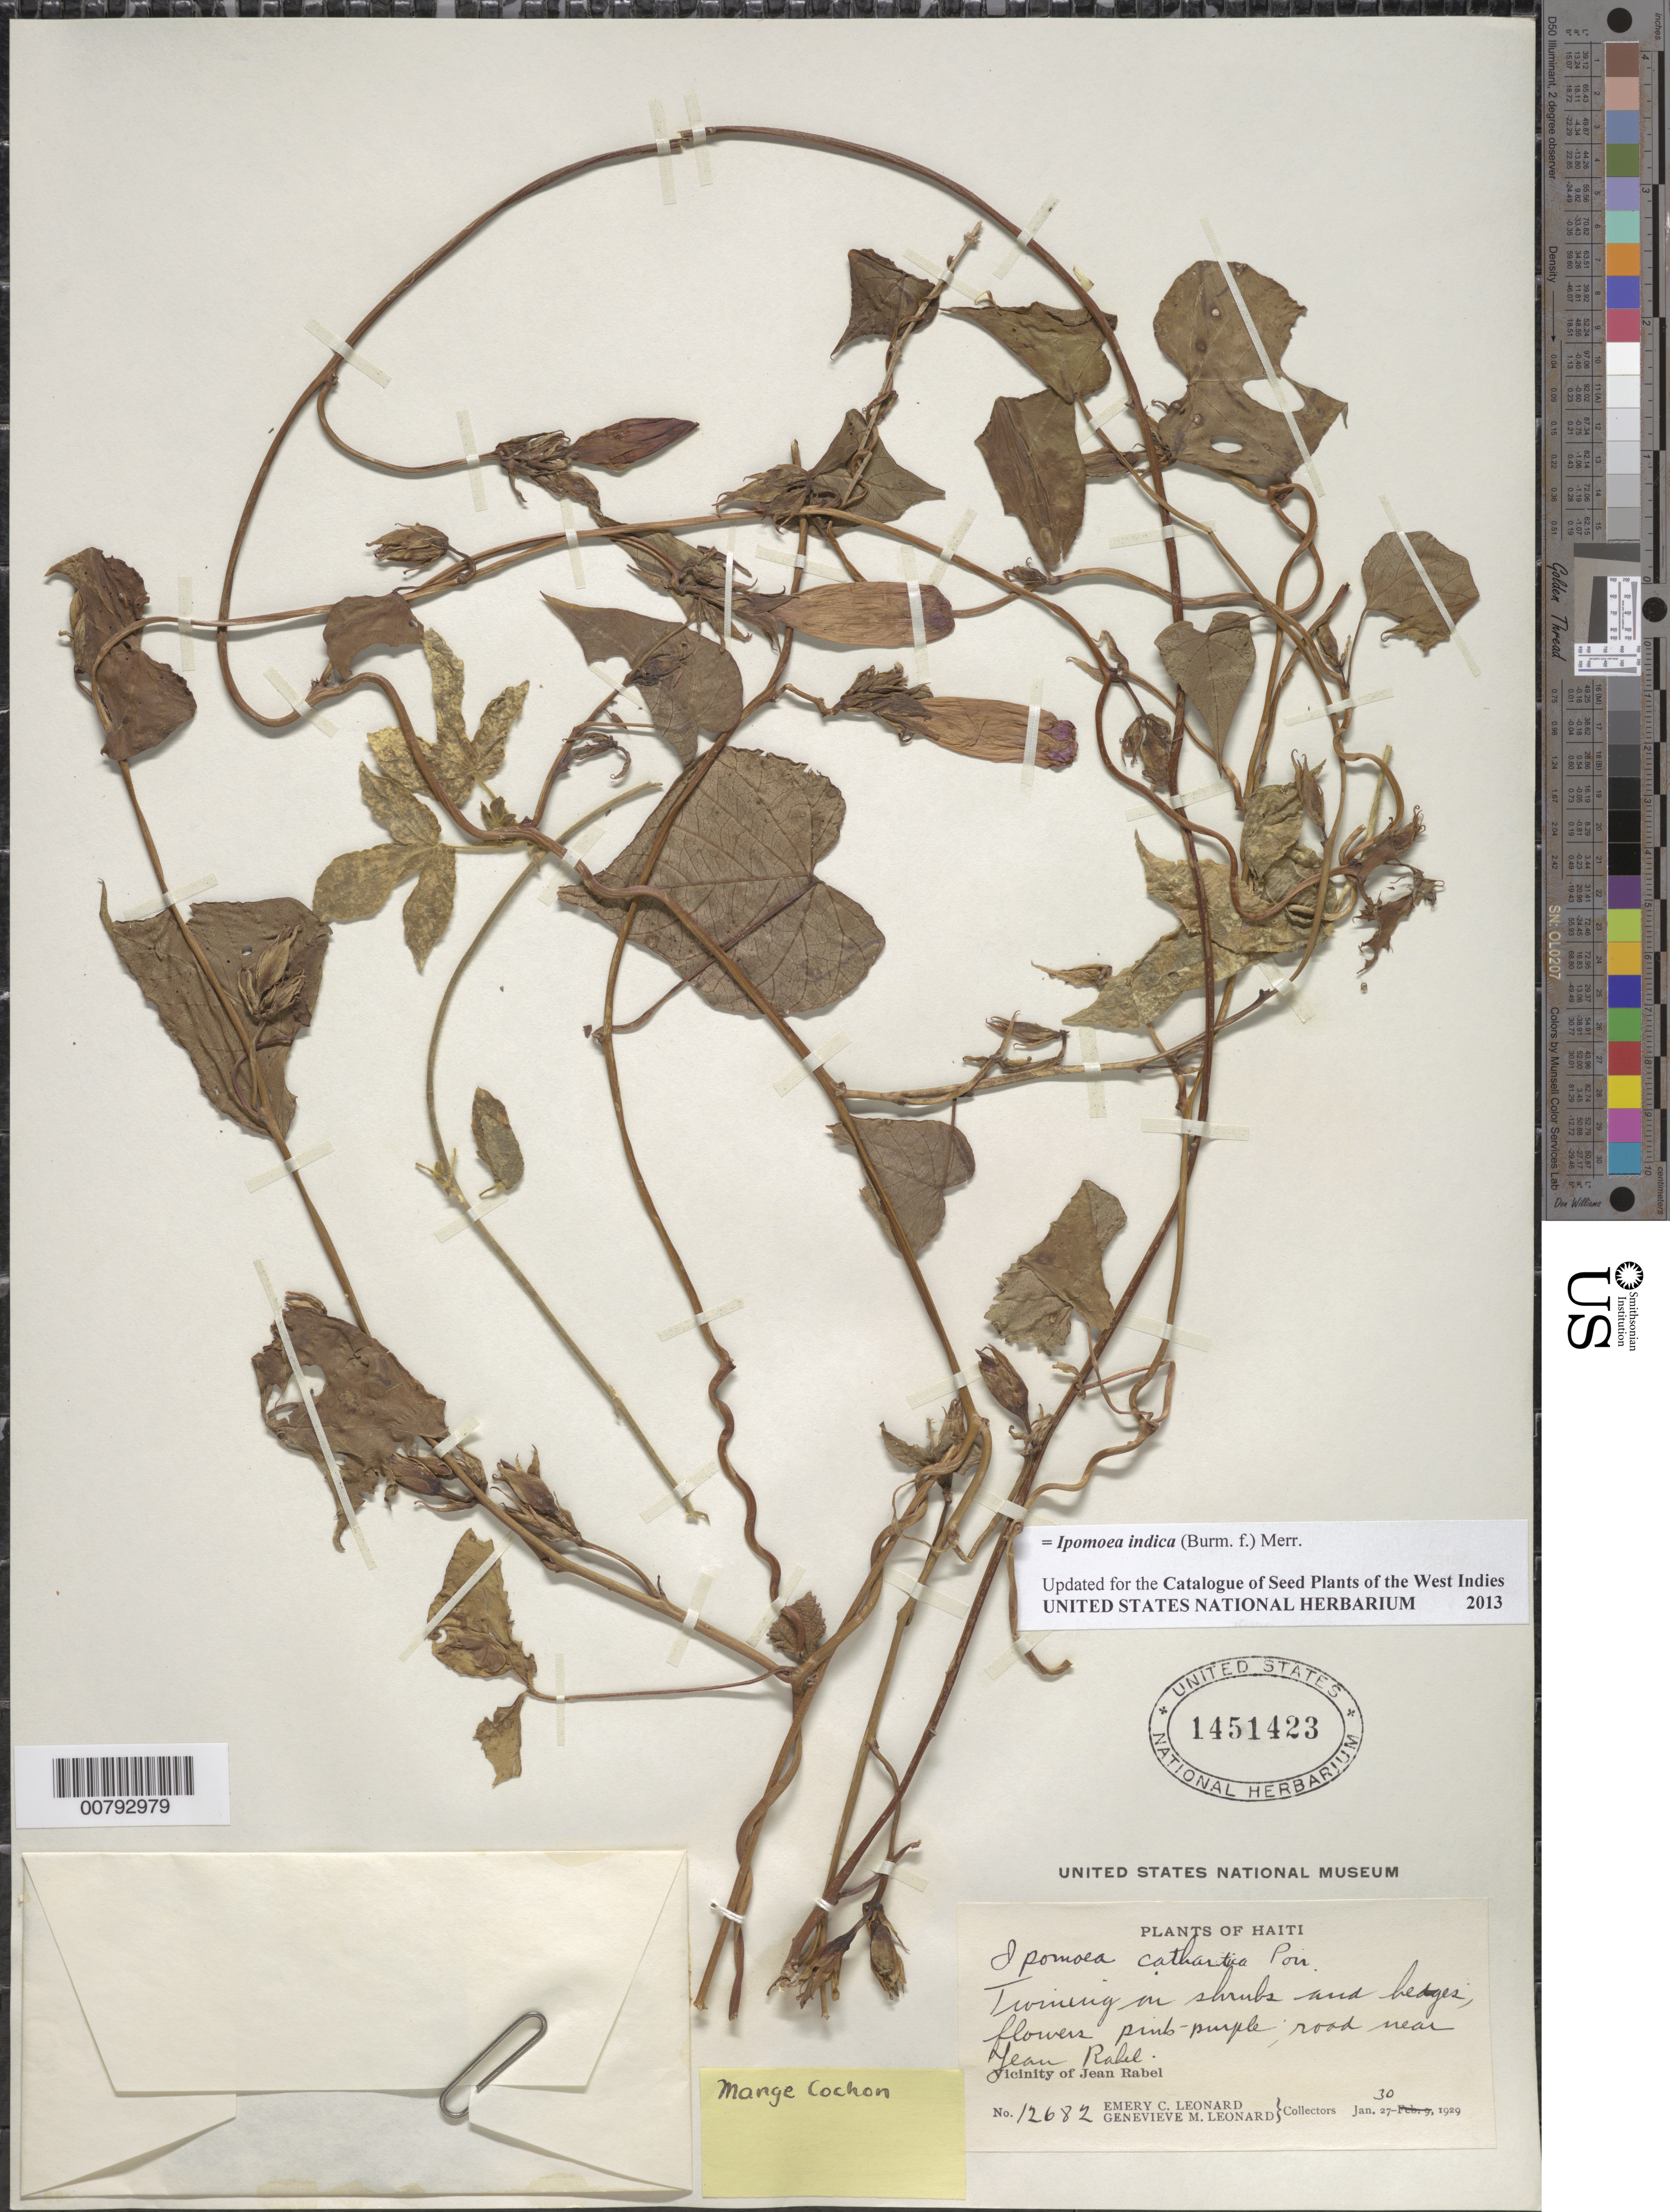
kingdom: Plantae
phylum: Tracheophyta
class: Magnoliopsida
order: Solanales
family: Convolvulaceae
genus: Ipomoea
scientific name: Ipomoea indica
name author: (Burm.) Merr.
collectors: E. C. Leonard & G. M. Leonard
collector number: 12682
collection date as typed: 30 Jan 1929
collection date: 1929-01-30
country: Haiti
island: Hispaniola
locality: Vicinity of Jean Rabel, road near Jean Rabel.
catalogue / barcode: US 1451423